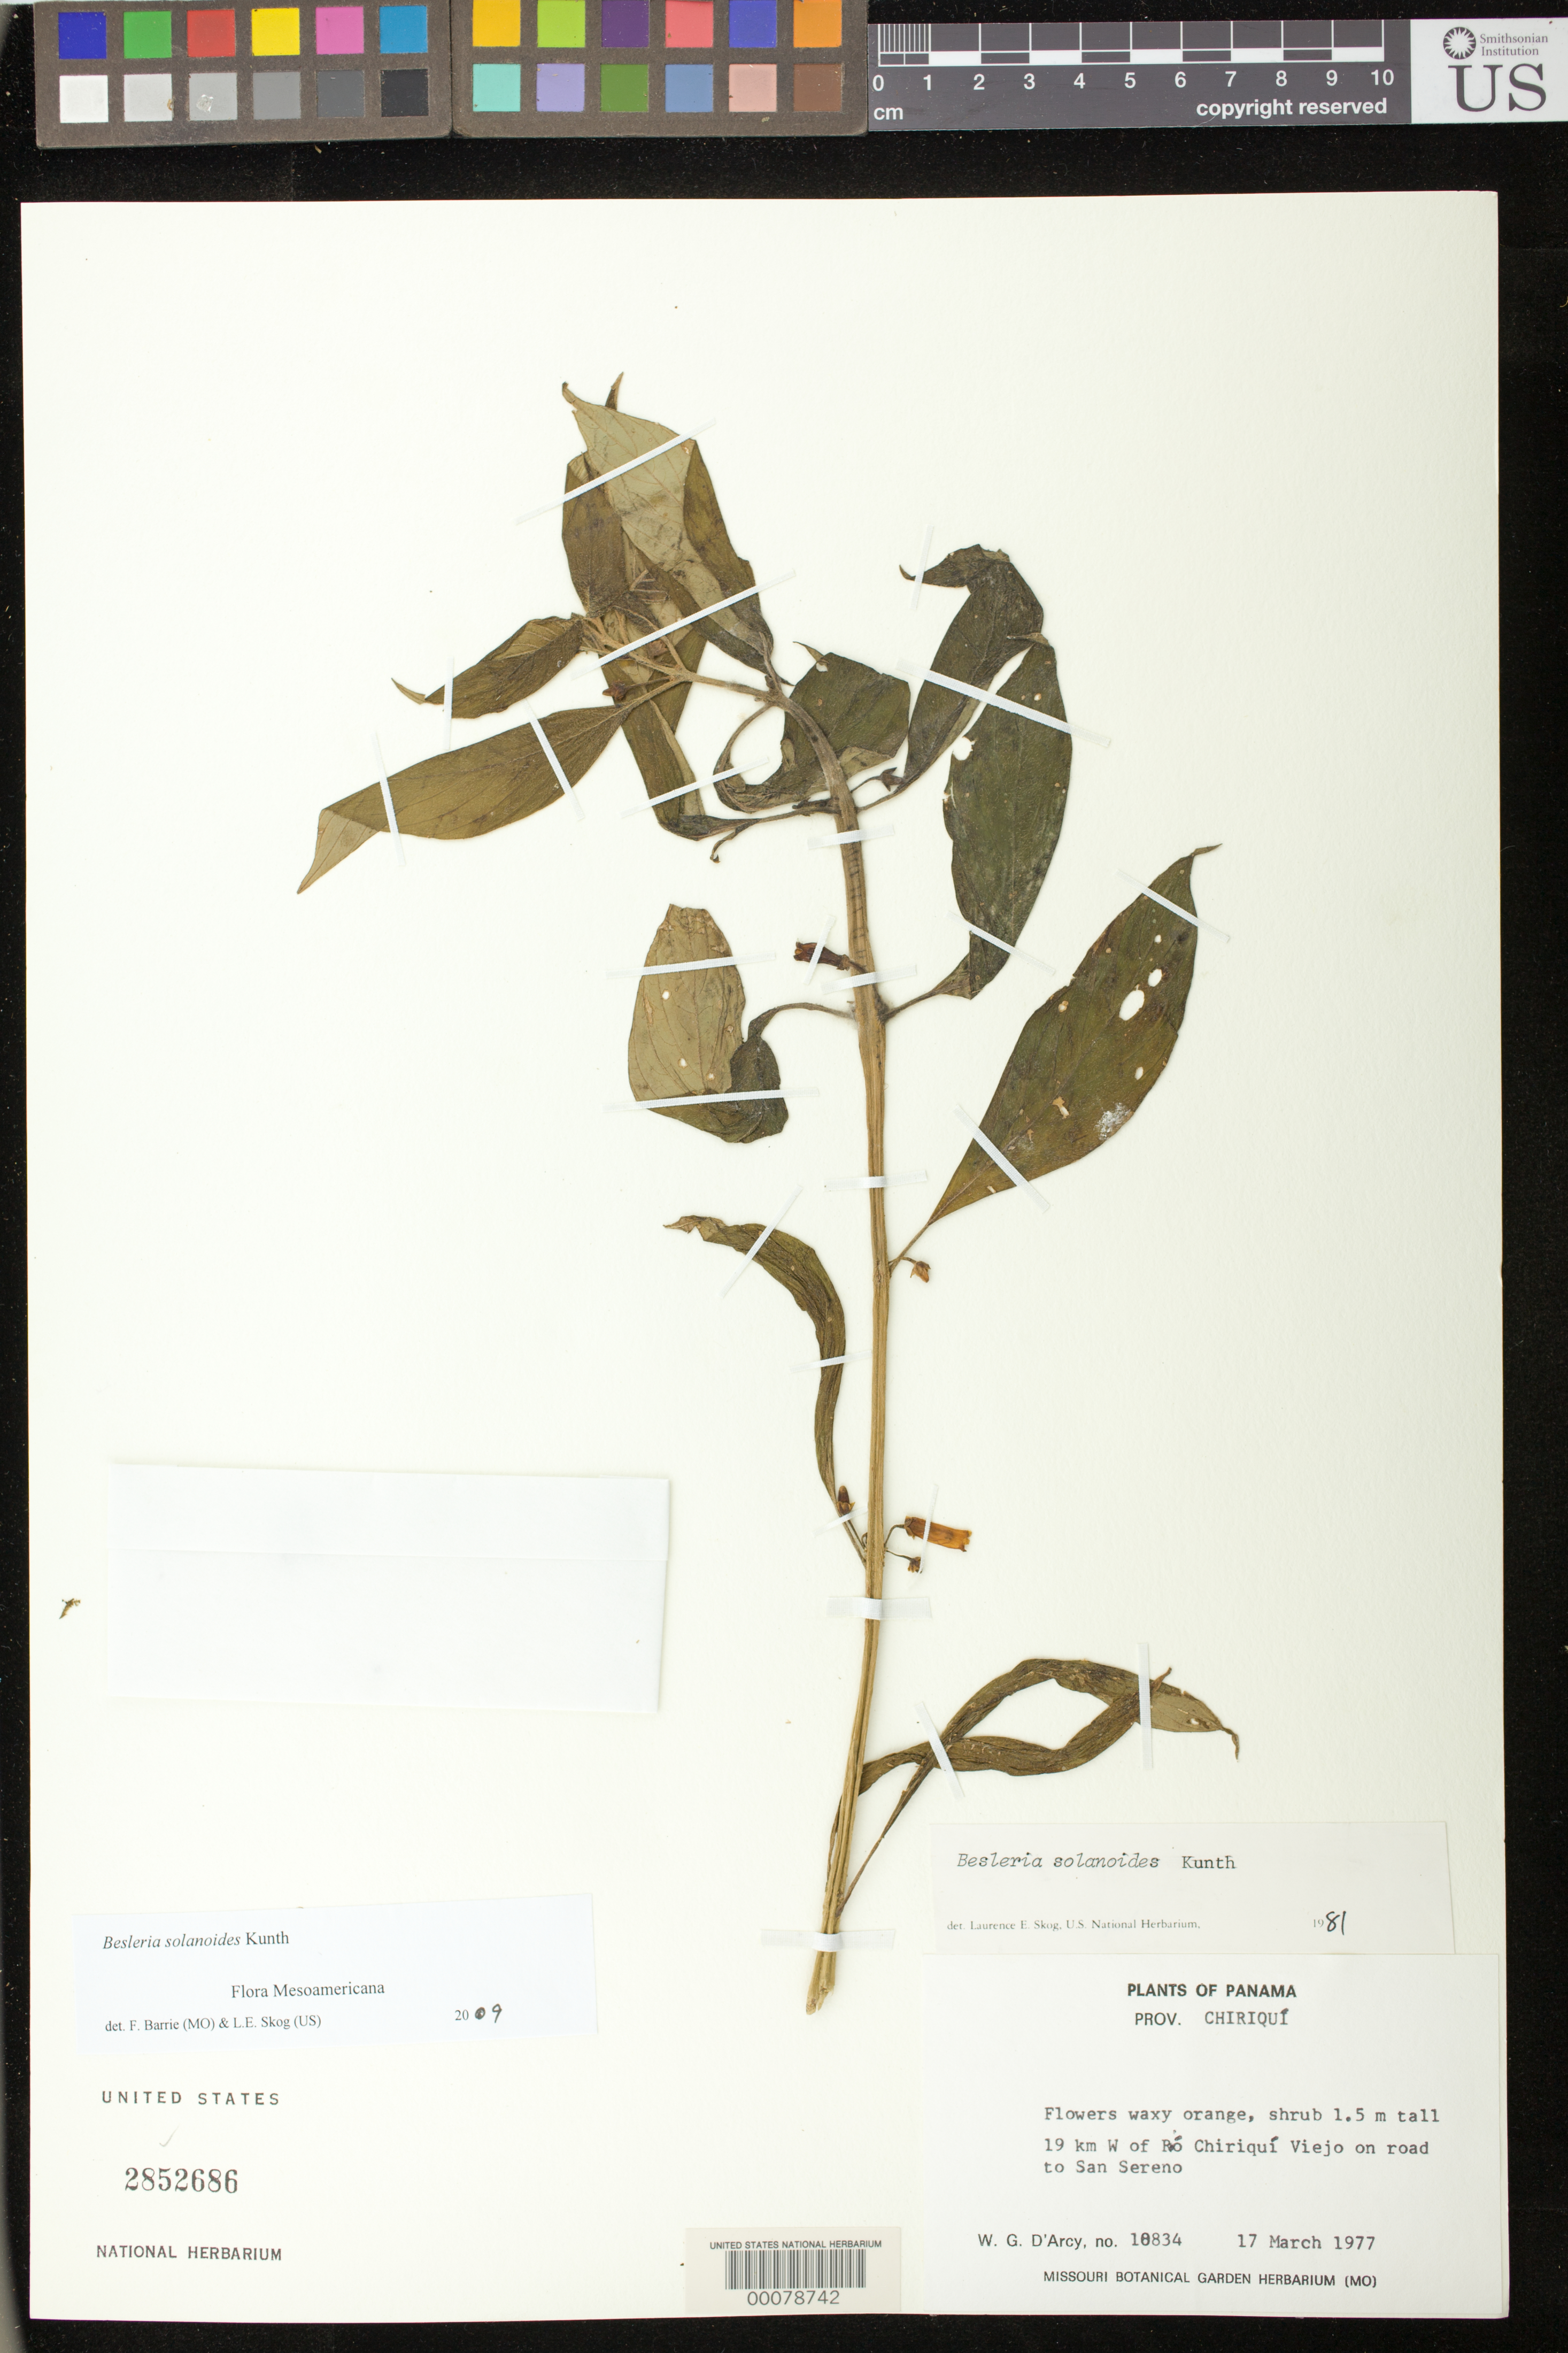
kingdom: Plantae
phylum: Tracheophyta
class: Magnoliopsida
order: Lamiales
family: Gesneriaceae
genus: Besleria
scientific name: Besleria solanoides var. solanoides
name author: Kunth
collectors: W. G. D'Arcy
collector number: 10834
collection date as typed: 17 Mar 1977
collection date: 1977-03-17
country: Panama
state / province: Chiriquí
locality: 19 km W of Rio Chiriqui Viejo on road to San Sereno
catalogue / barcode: US 2852686